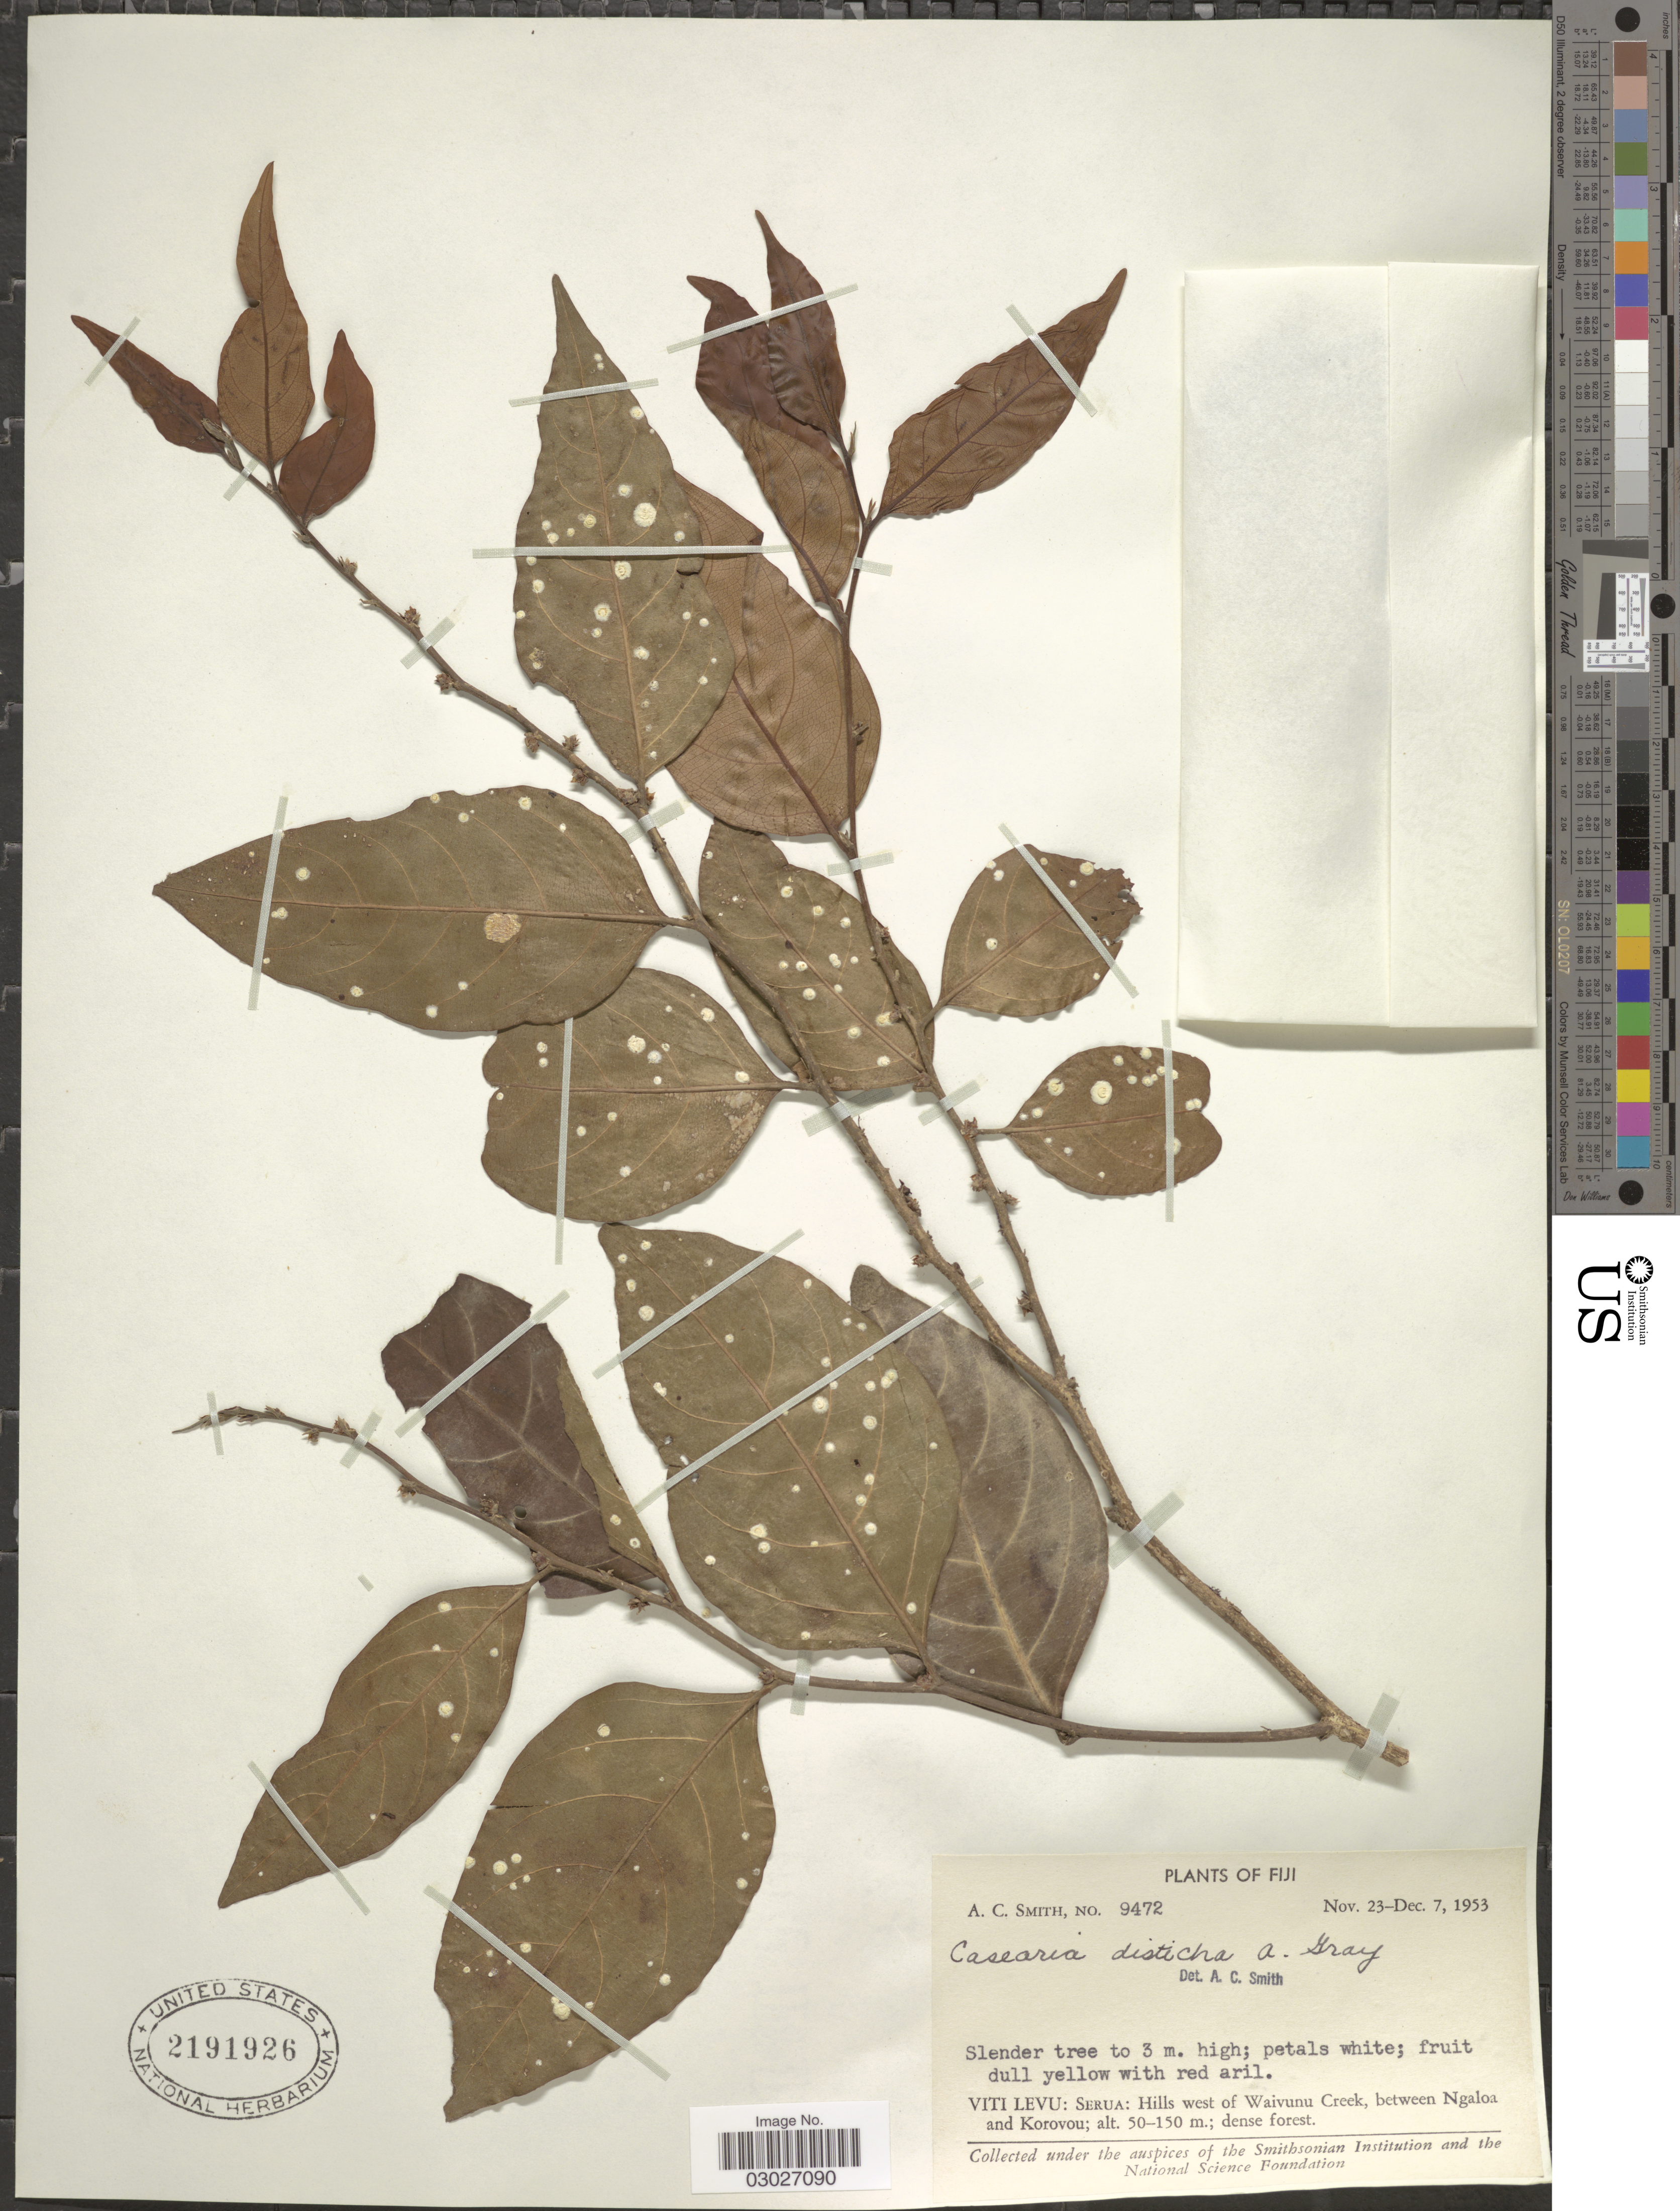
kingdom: Plantae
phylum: Tracheophyta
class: Magnoliopsida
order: Malpighiales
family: Salicaceae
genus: Casearia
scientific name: Casearia disticha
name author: A. Gray in Wilkes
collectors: A. C. Smith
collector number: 9472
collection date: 1953-11-23/1953-12-07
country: Fiji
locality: Viti Levu: Serua: Hills west of Waivunu Creek, between Ngalao and Korovou.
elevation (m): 50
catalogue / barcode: US 2191926